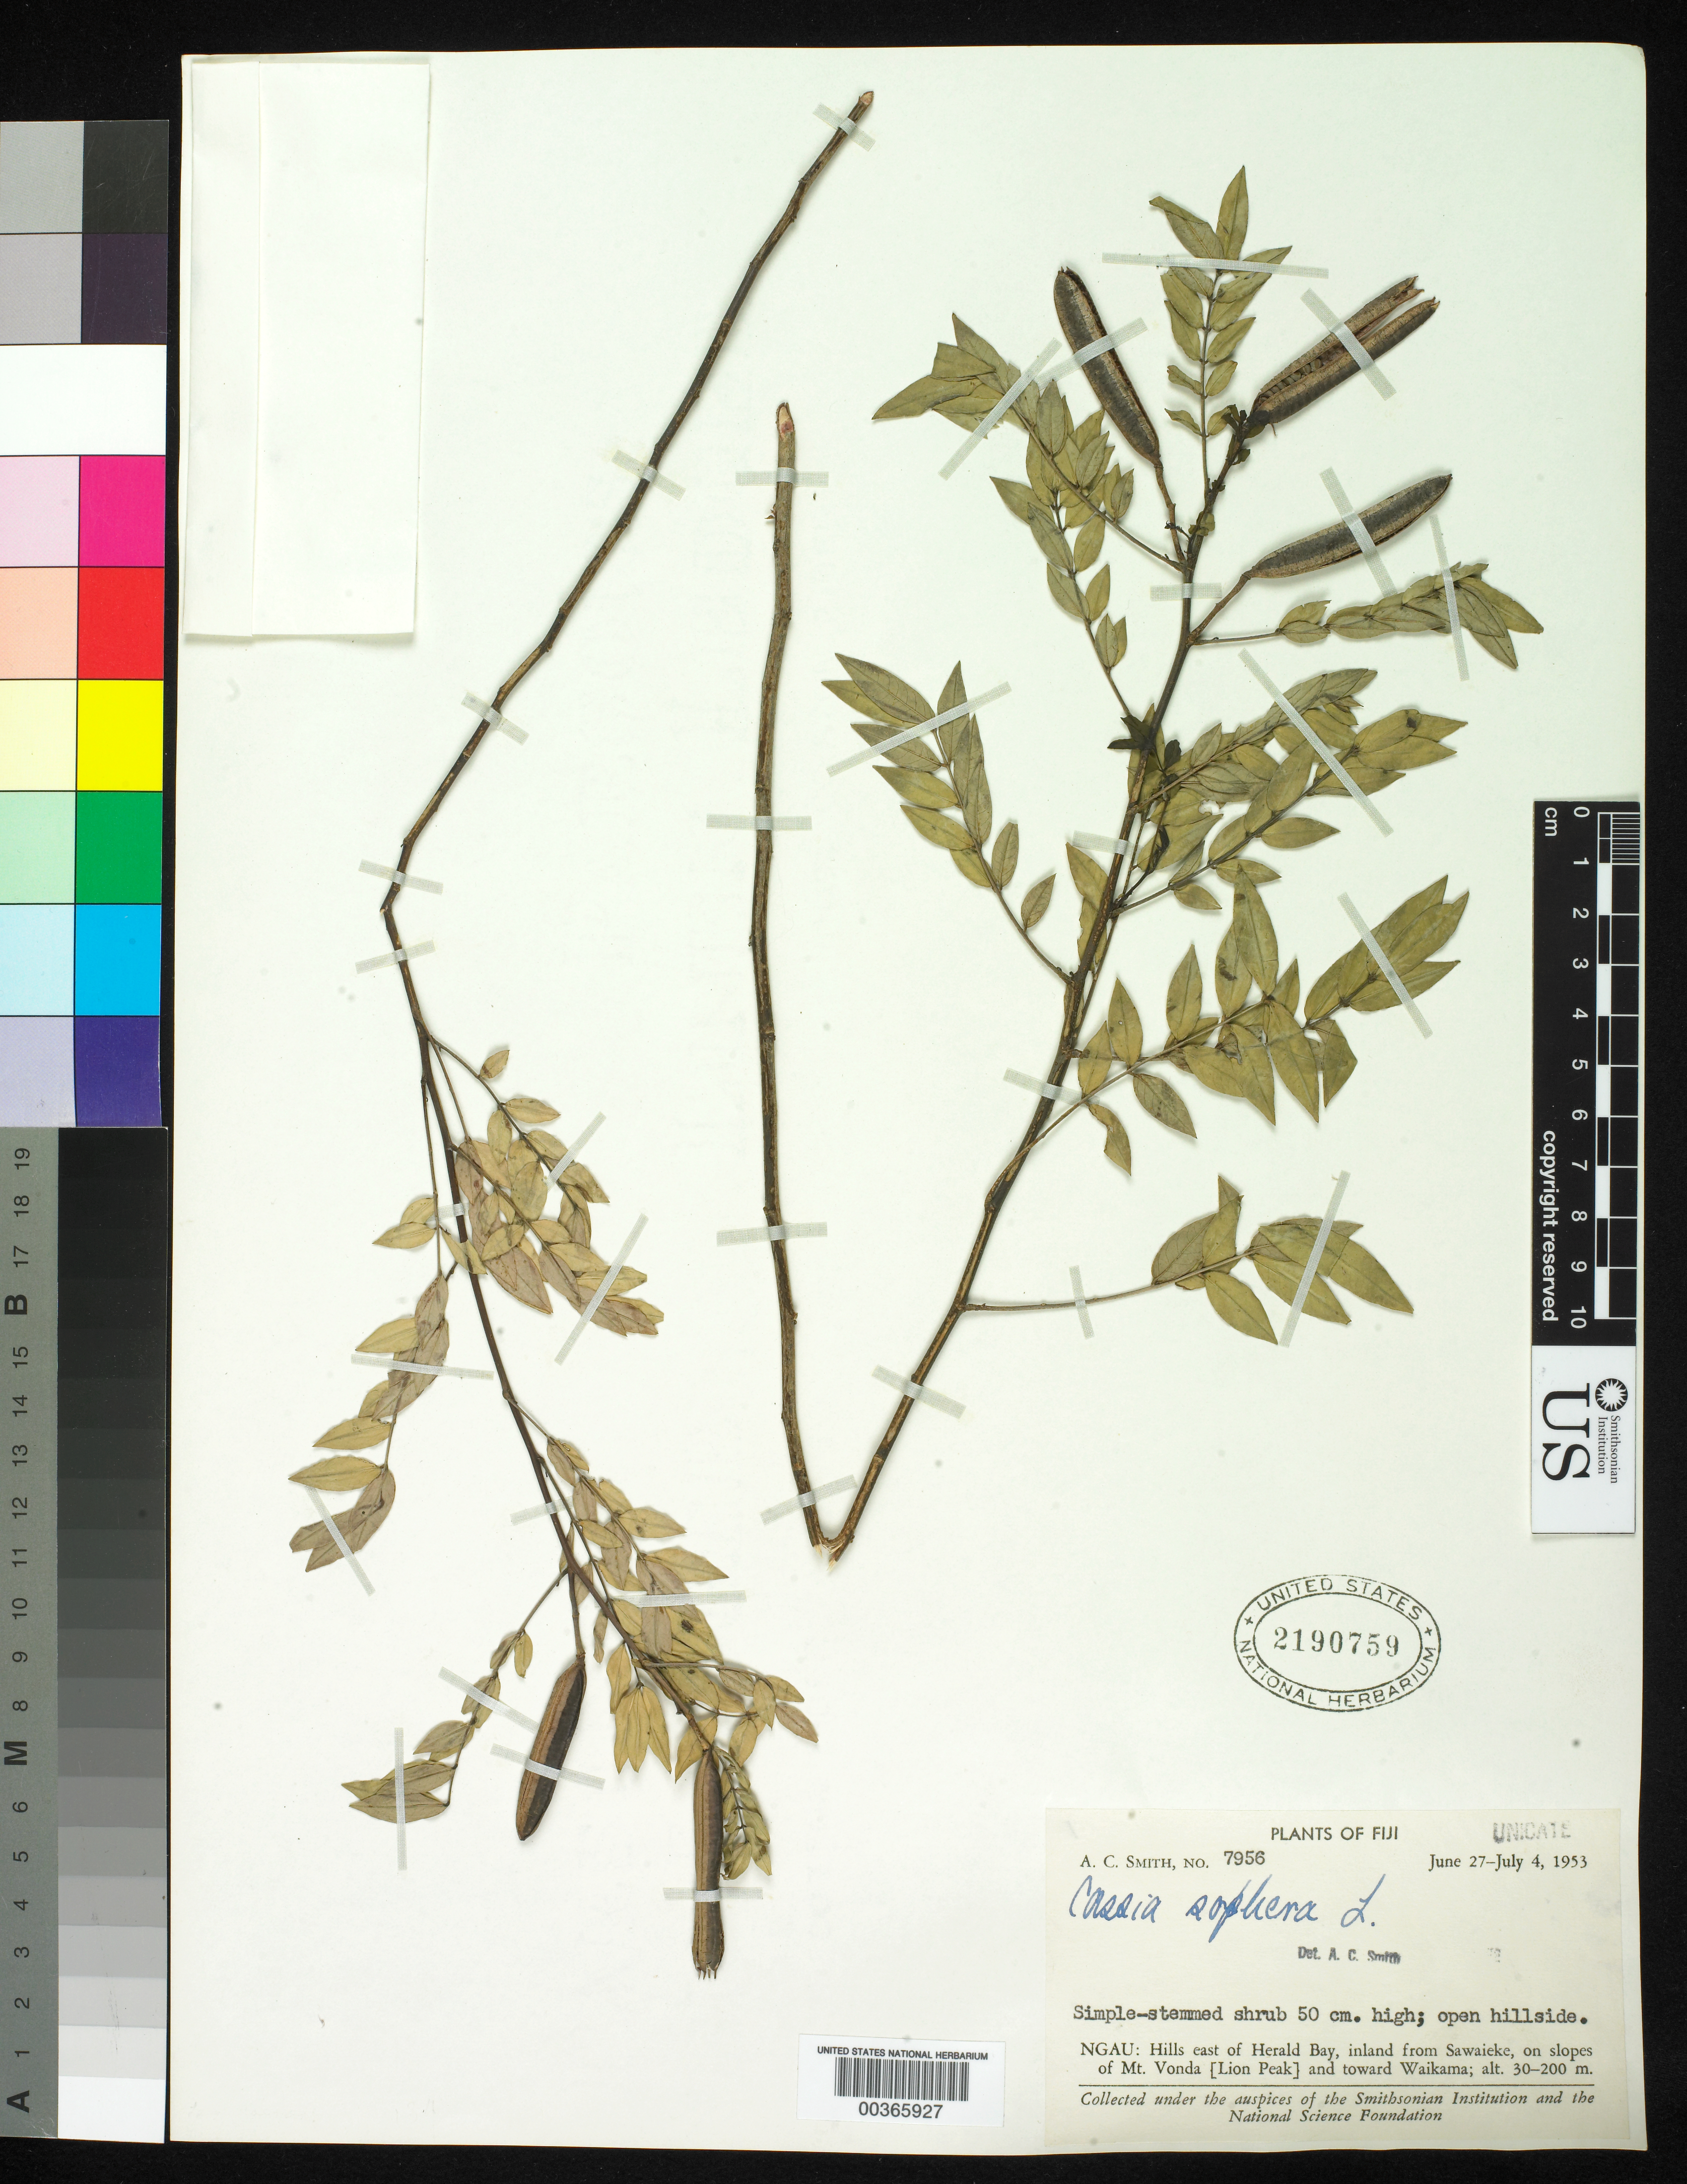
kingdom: Plantae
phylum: Tracheophyta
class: Magnoliopsida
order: Fabales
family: Fabaceae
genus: Senna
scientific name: Senna sophera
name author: (L.) Roxb.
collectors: A. C. Smith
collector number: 7956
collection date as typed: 27 Jun 1953 to 04 Jul 1953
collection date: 1953-06-27/1953-07-04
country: Fiji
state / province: Eastern Division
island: Gau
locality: Ngau; hills e of herald bay, inland from sawaieke, on slopes of mt. vonda (lion peak) and toward waikama. [ngau i. = gau i.] [Lomaiviti Is.]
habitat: Open hillside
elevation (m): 30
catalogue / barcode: US 2190759